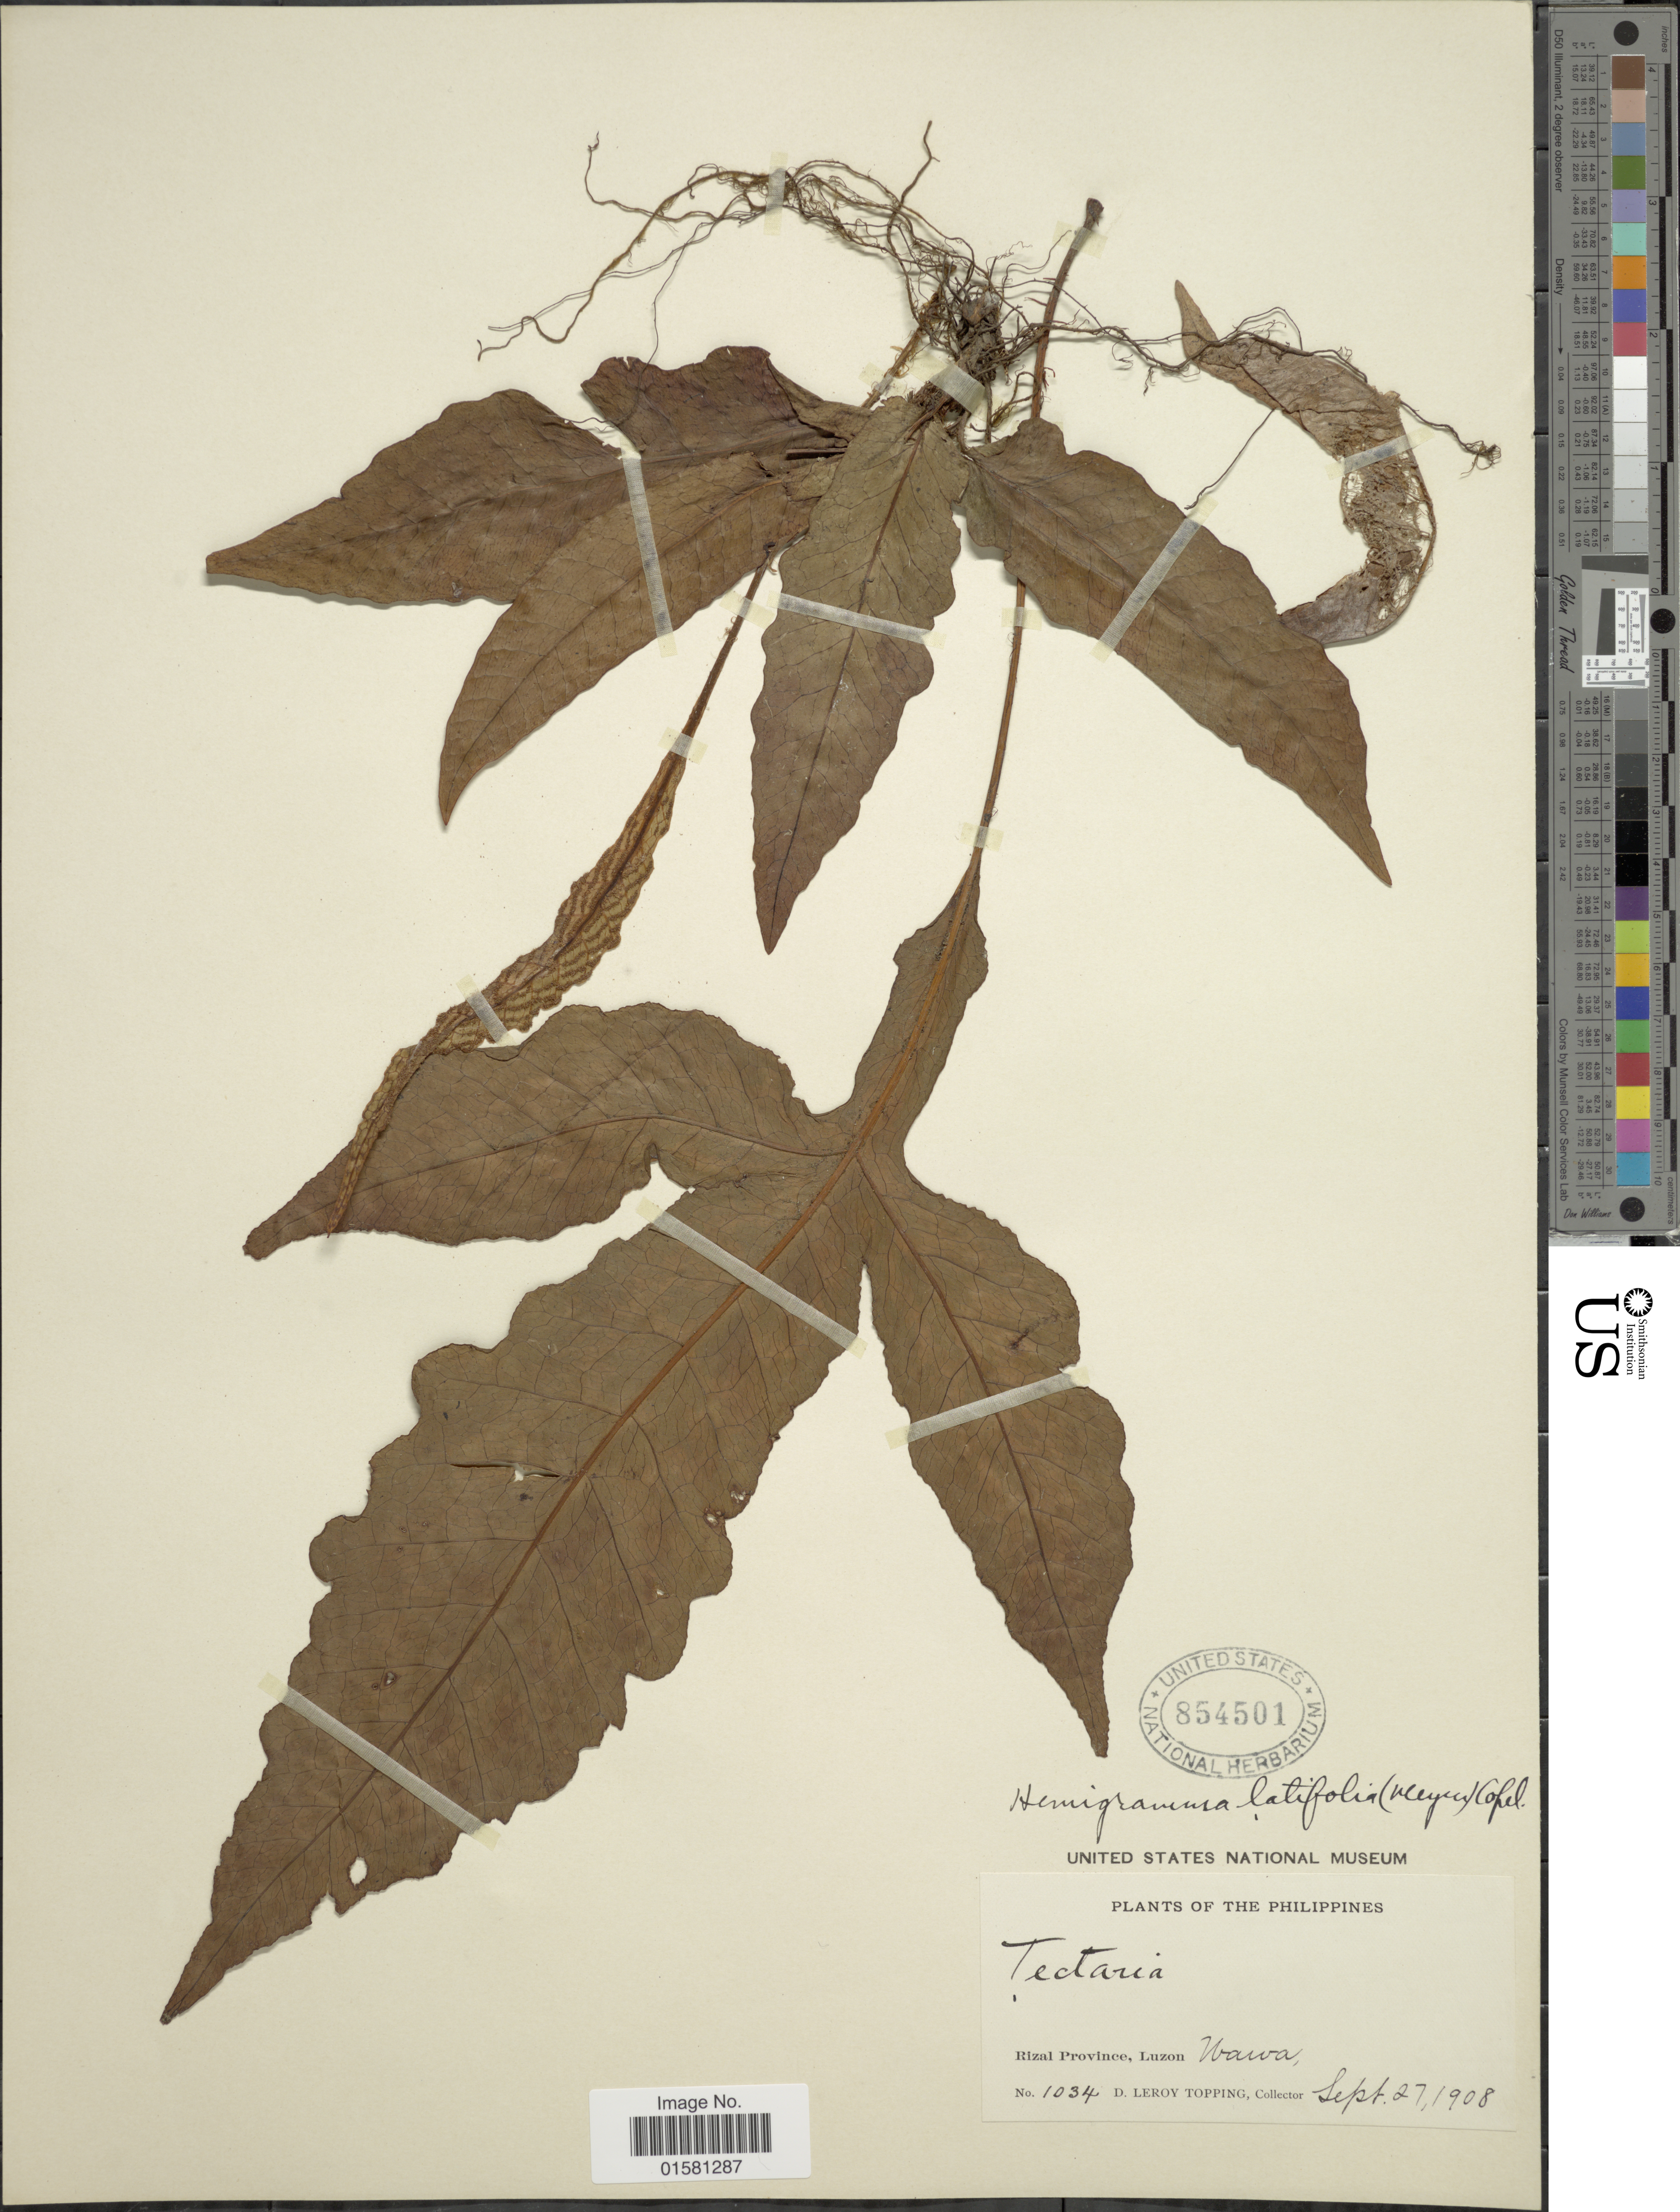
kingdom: Plantae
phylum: Tracheophyta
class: Polypodiopsida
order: Polypodiales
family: Tectariaceae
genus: Tectaria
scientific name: Tectaria taccifolia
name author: (Fée) M.G. Price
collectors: D. L. Topping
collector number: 1034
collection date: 1908-09-27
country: Philippines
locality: Philippines, Rizal Province, Luzon, Wawa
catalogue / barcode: US 854501